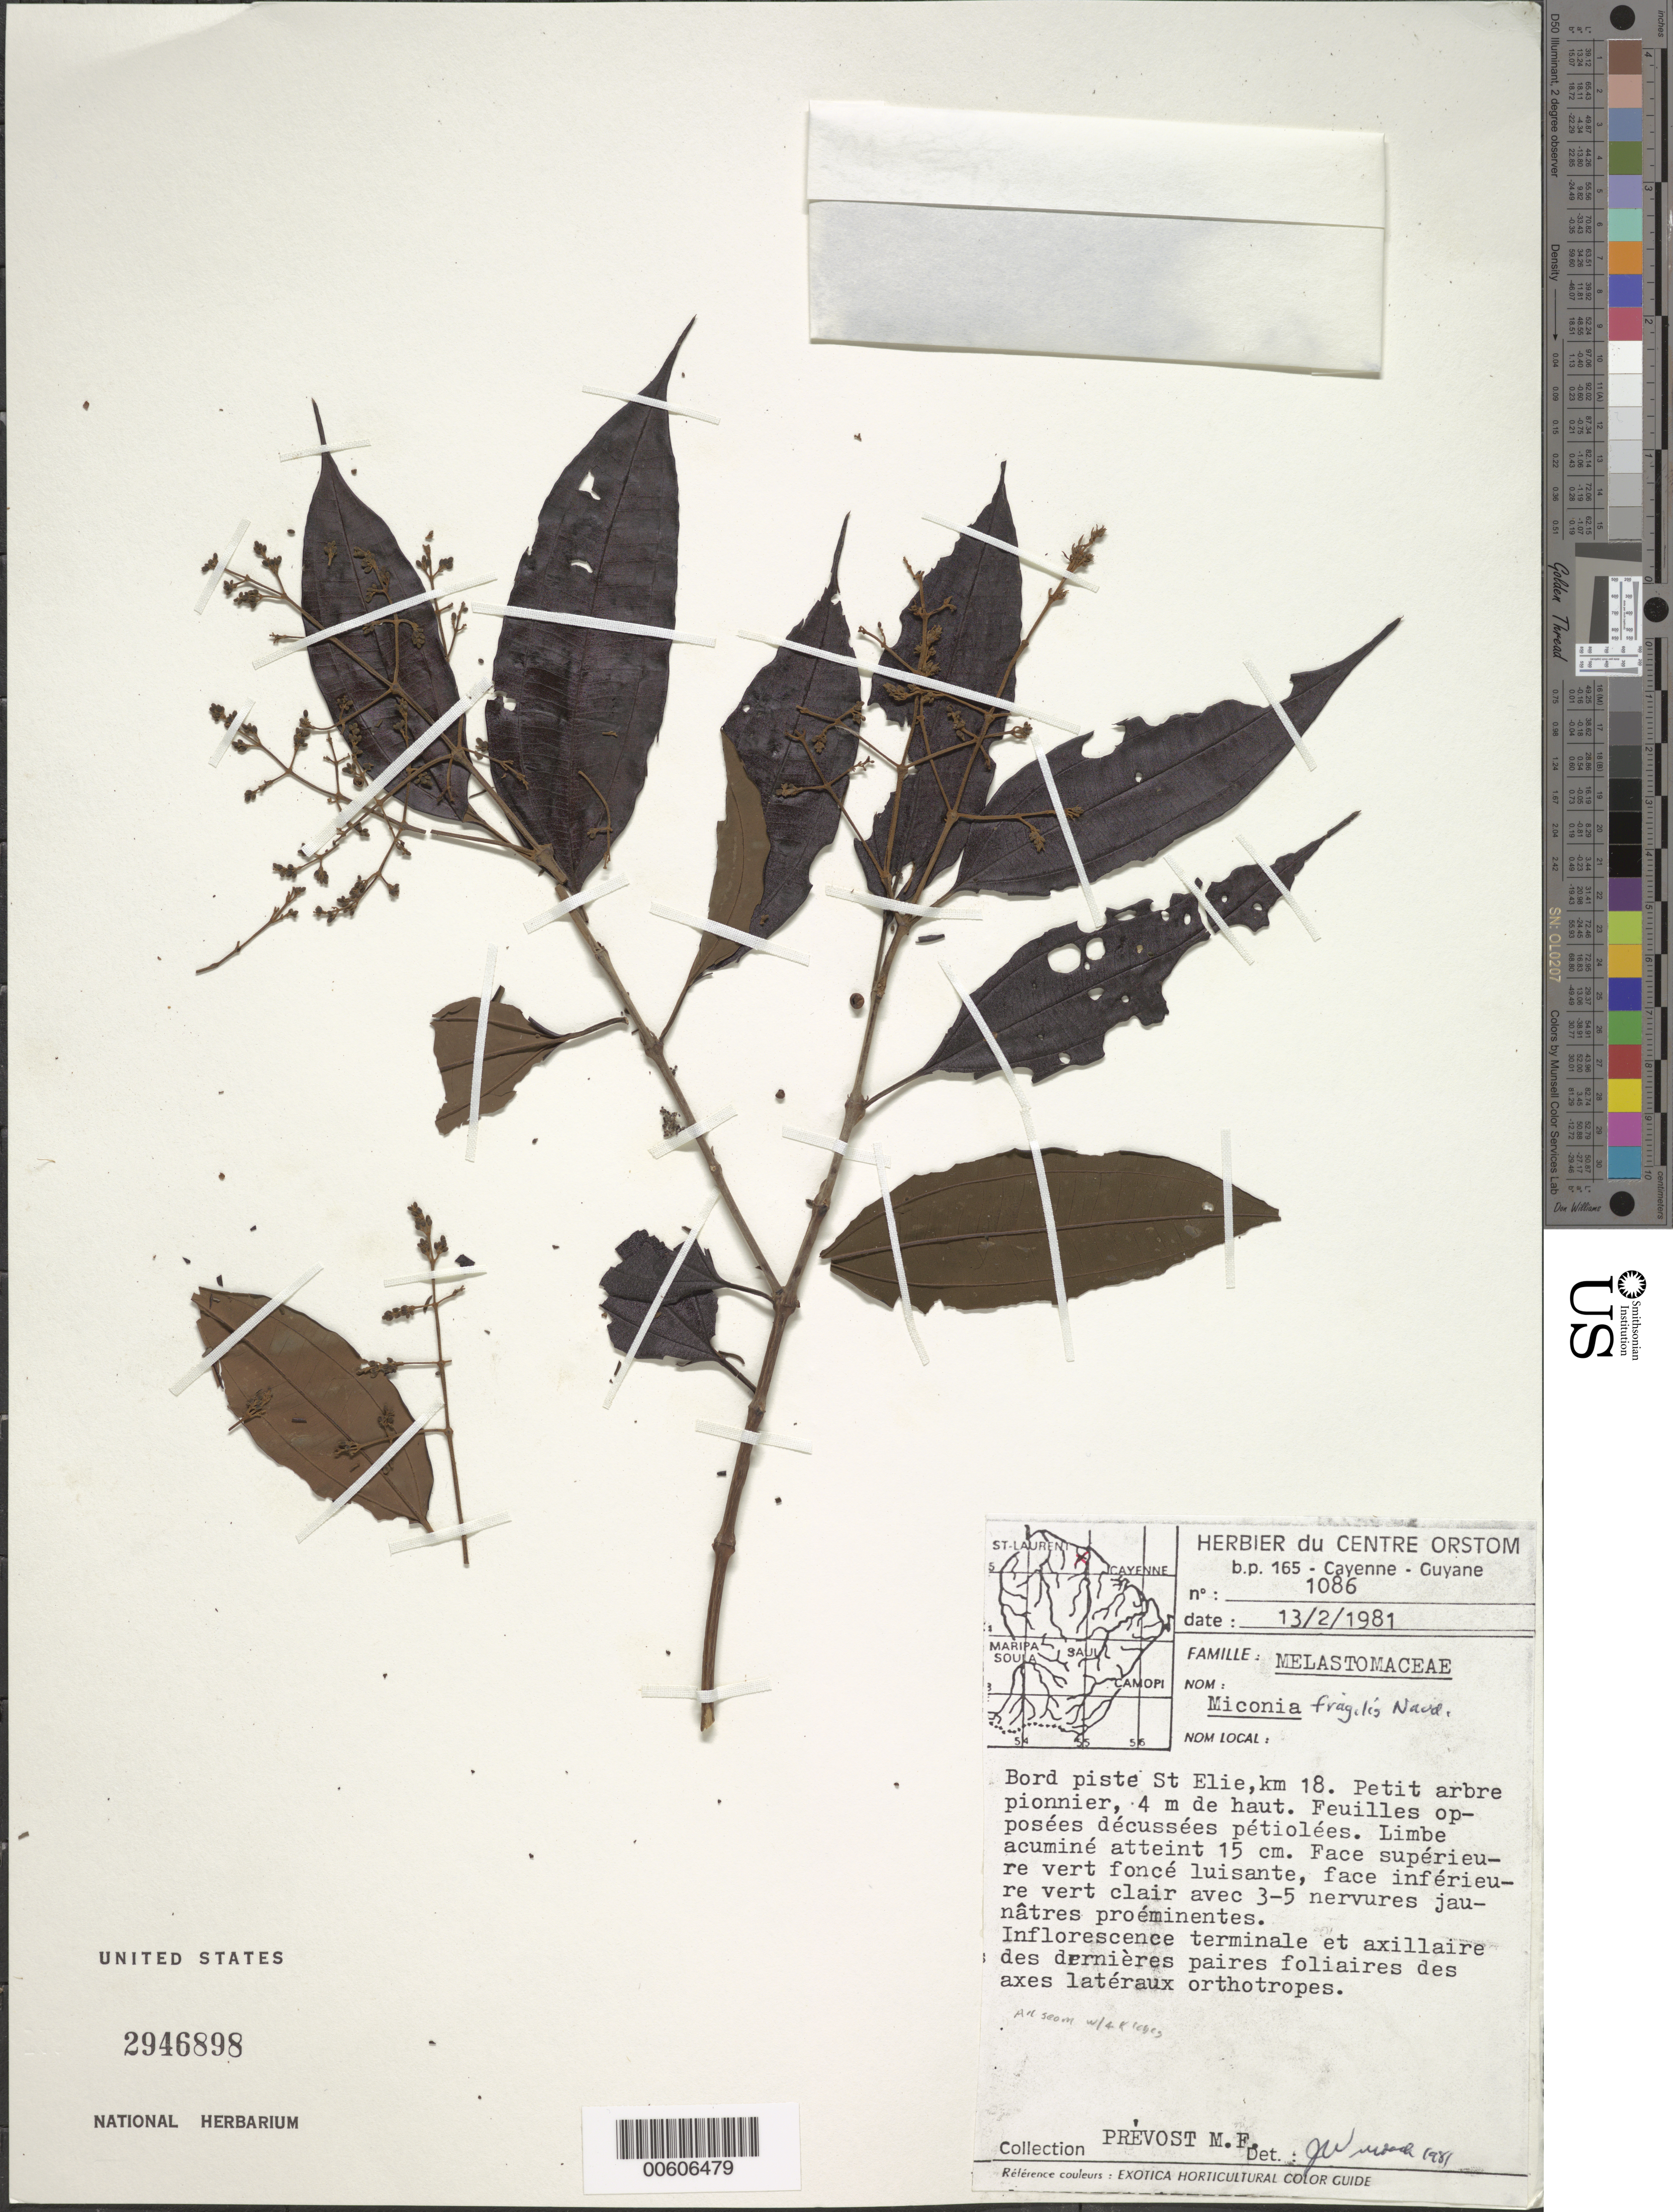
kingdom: Plantae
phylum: Tracheophyta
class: Magnoliopsida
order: Myrtales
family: Melastomataceae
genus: Miconia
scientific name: Miconia fragilis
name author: Naudin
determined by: Wurdack, John J., (US), US (UNITED STATES)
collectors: M.-F. Prévost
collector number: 1086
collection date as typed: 13-Feb-81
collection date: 1981-02-13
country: French Guiana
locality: Piste de Saint-Élie, pk. 18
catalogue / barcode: US 2946898